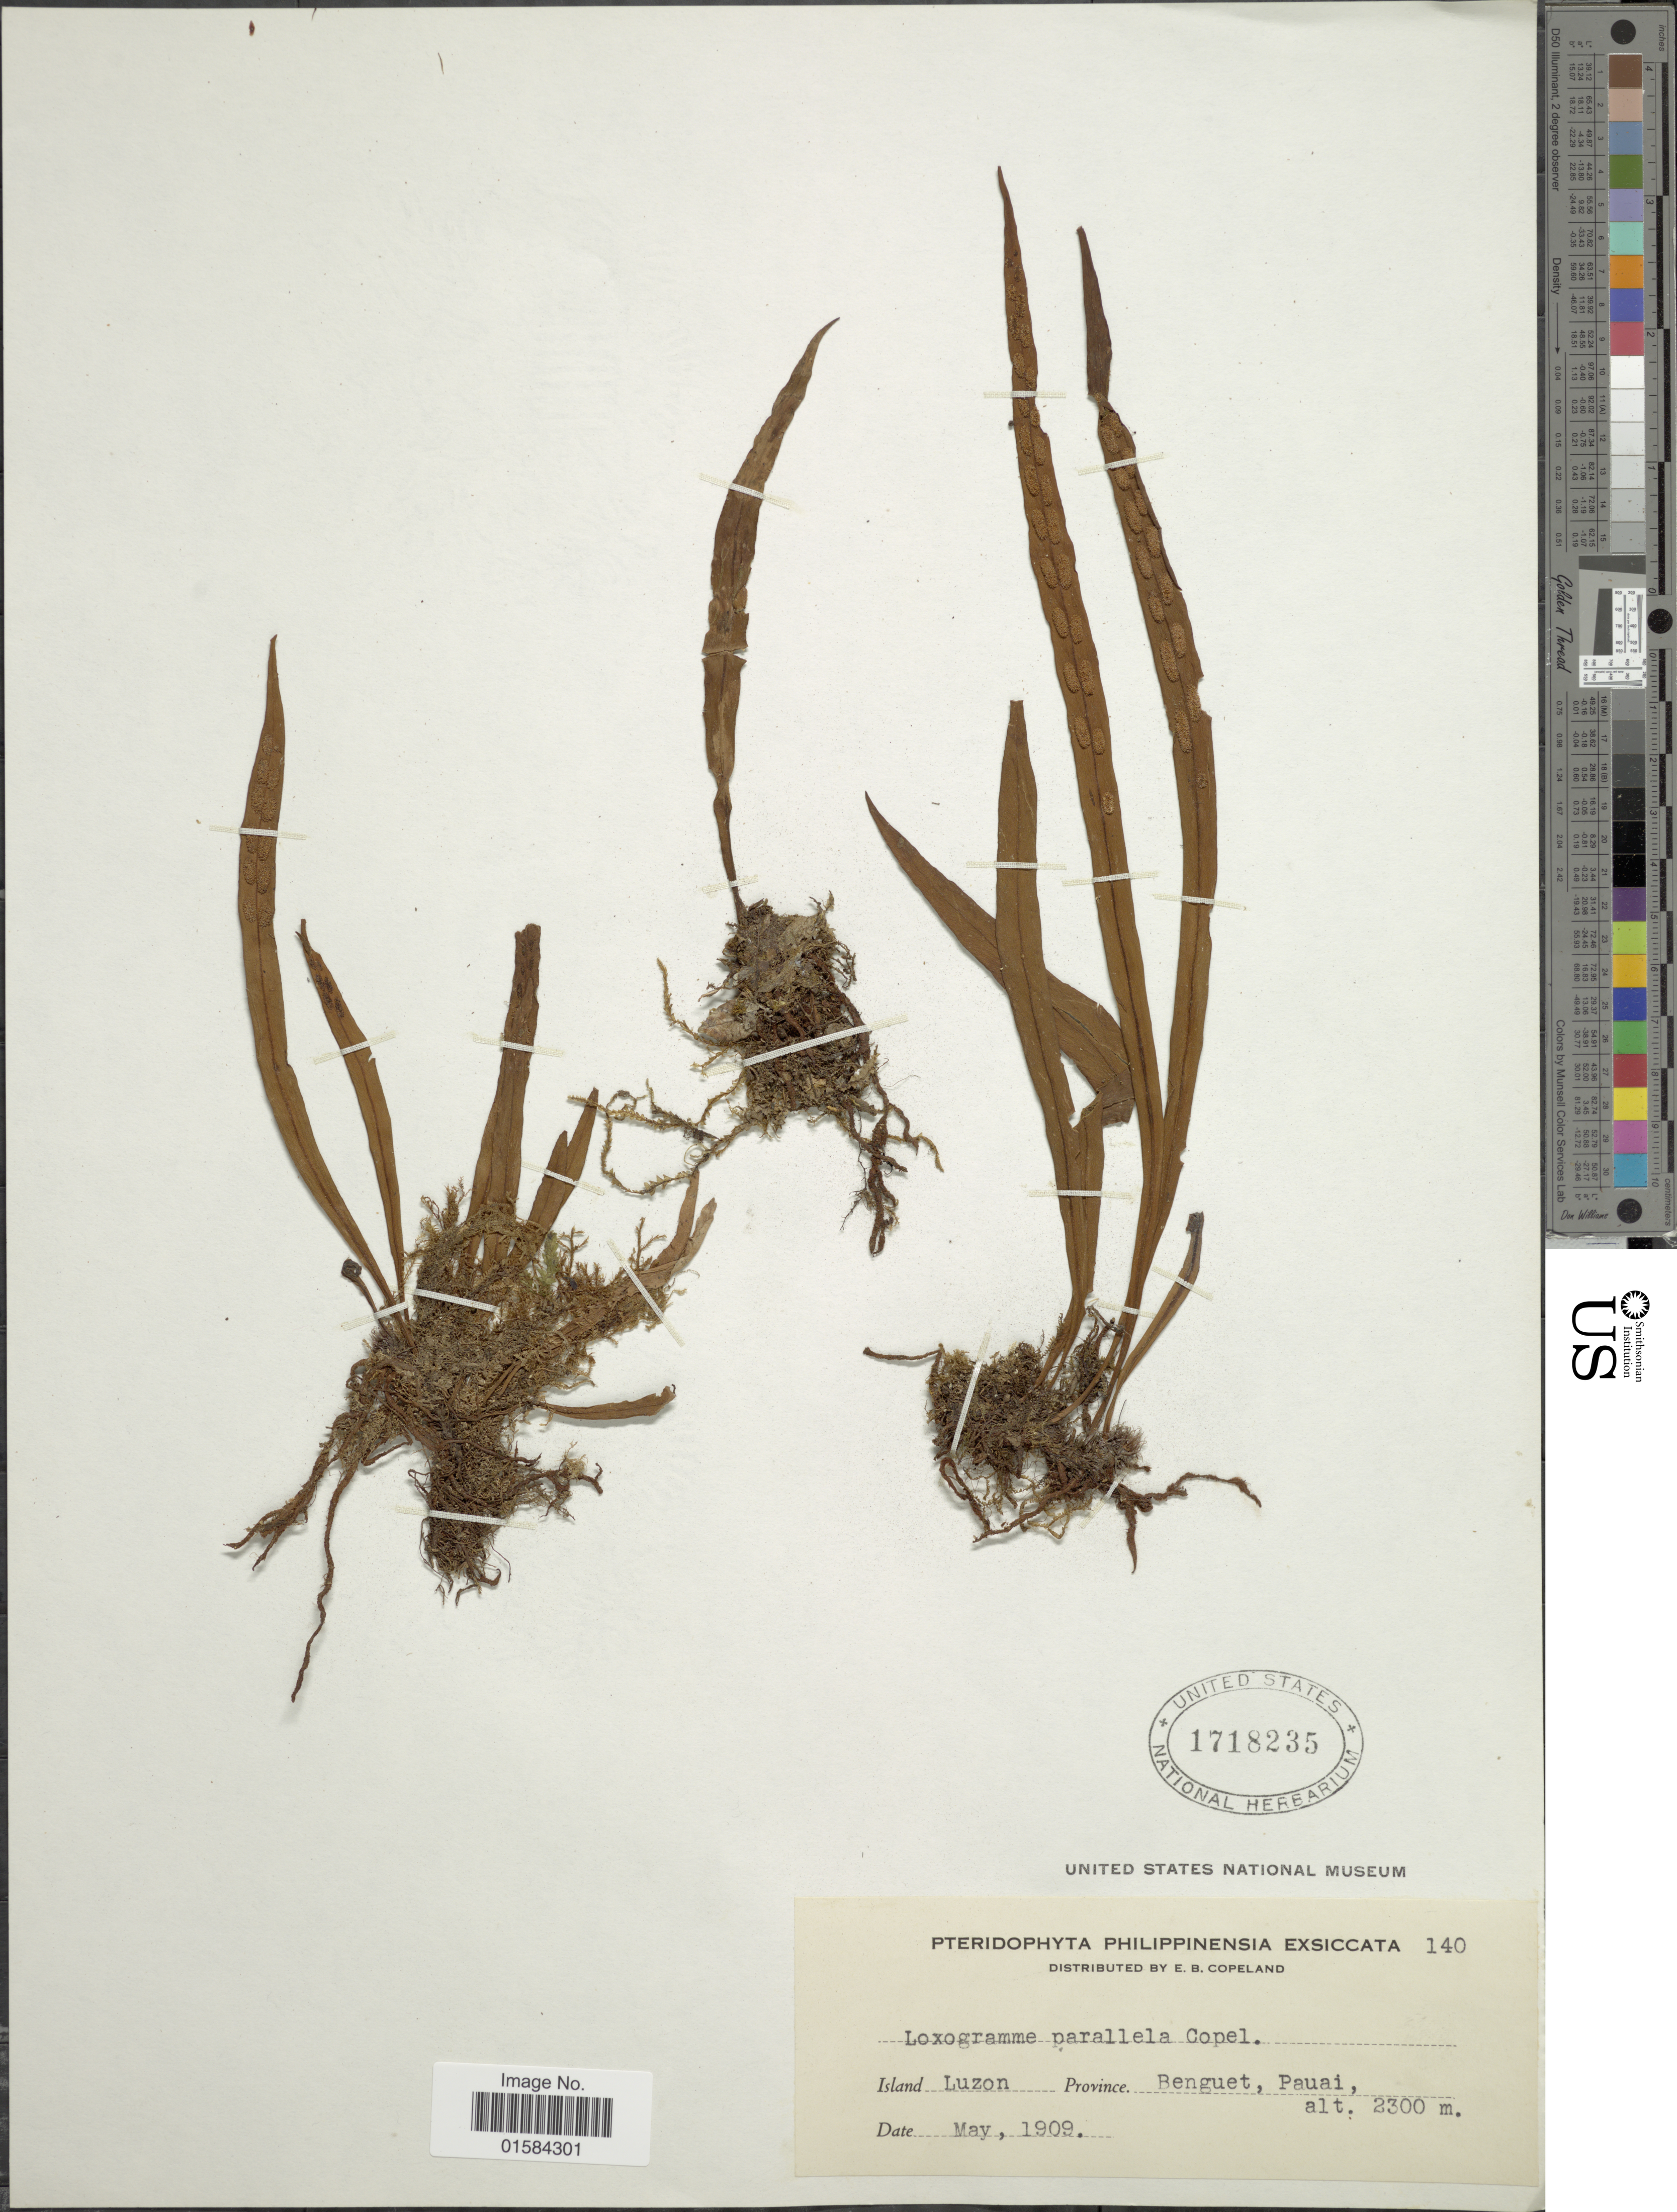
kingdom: Plantae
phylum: Tracheophyta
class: Polypodiopsida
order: Polypodiales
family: Polypodiaceae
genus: Loxogramme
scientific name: Loxogramme parallela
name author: Copel.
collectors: E. B. Copeland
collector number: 140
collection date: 1909-05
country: Philippines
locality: Island Luzon, Province Benguet, Pauai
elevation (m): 2300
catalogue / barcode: US 1718235